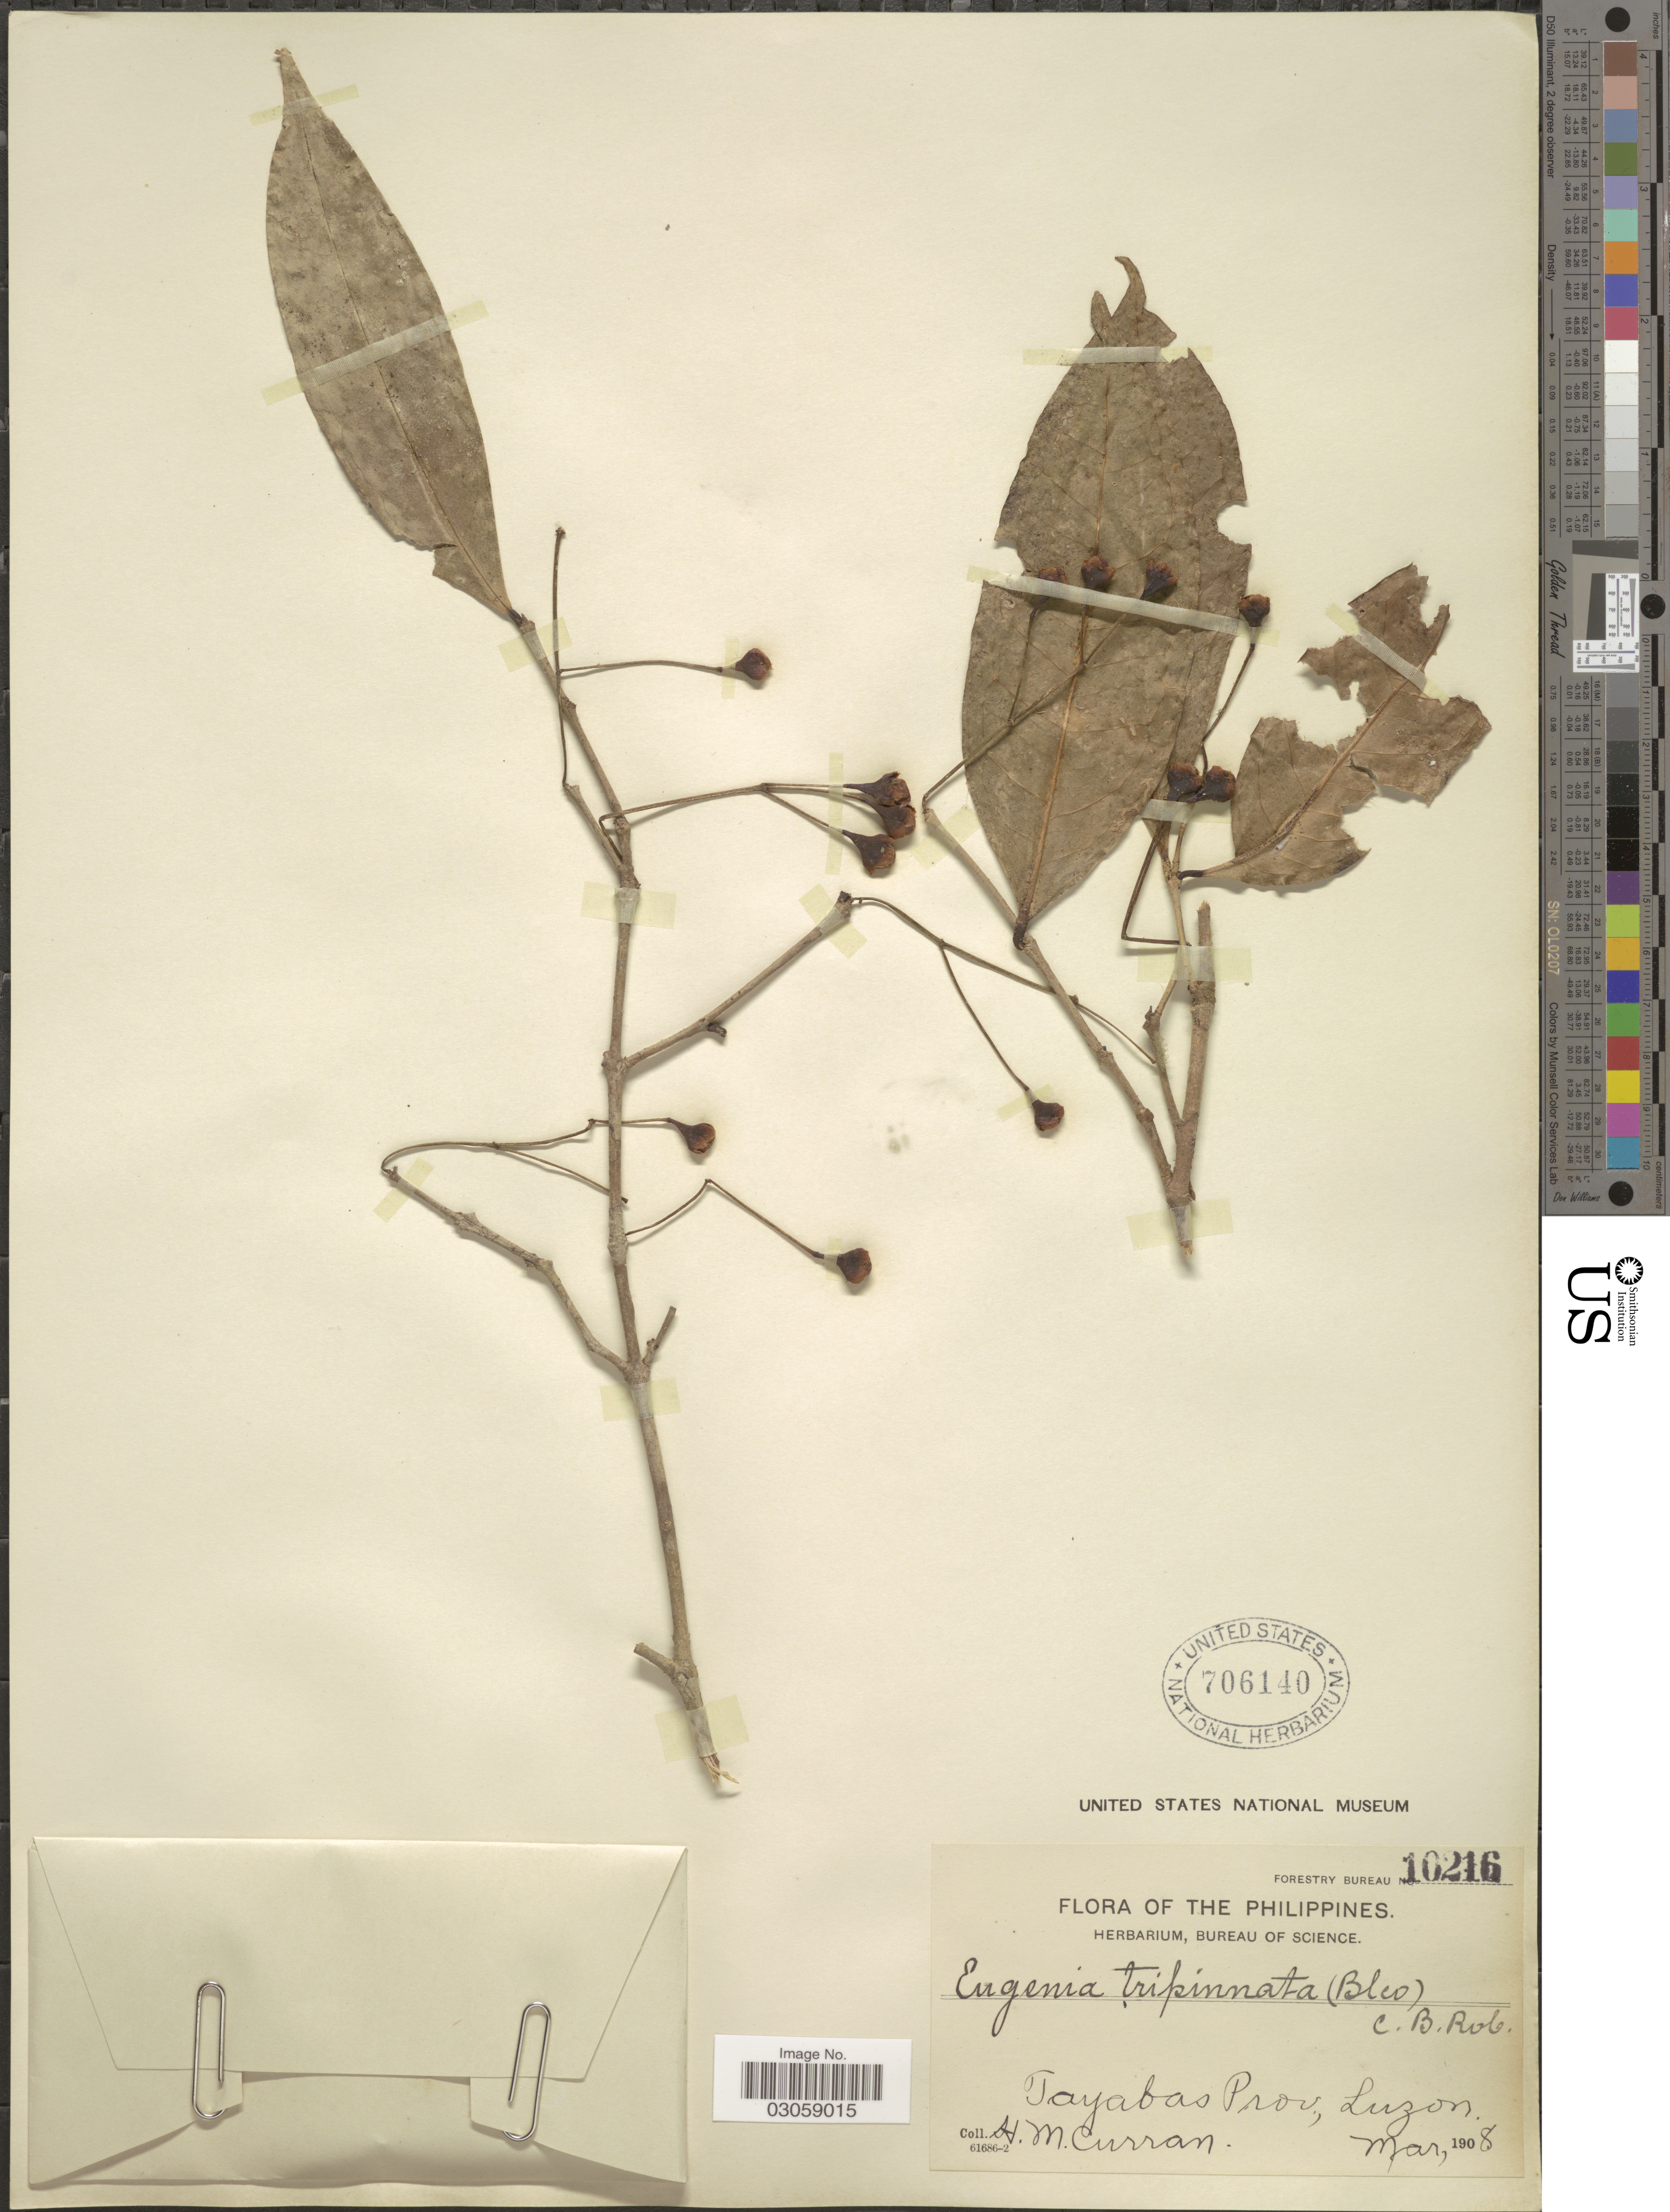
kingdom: Plantae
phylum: Tracheophyta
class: Magnoliopsida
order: Myrtales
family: Myrtaceae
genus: Syzygium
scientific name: Syzygium tripinnatum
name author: (Blanco) Merr.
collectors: H. M. Curran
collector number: Forestry Bureau 10216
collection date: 1908-03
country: Philippines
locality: Tayabas Prov., Luzon.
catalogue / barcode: US 706140